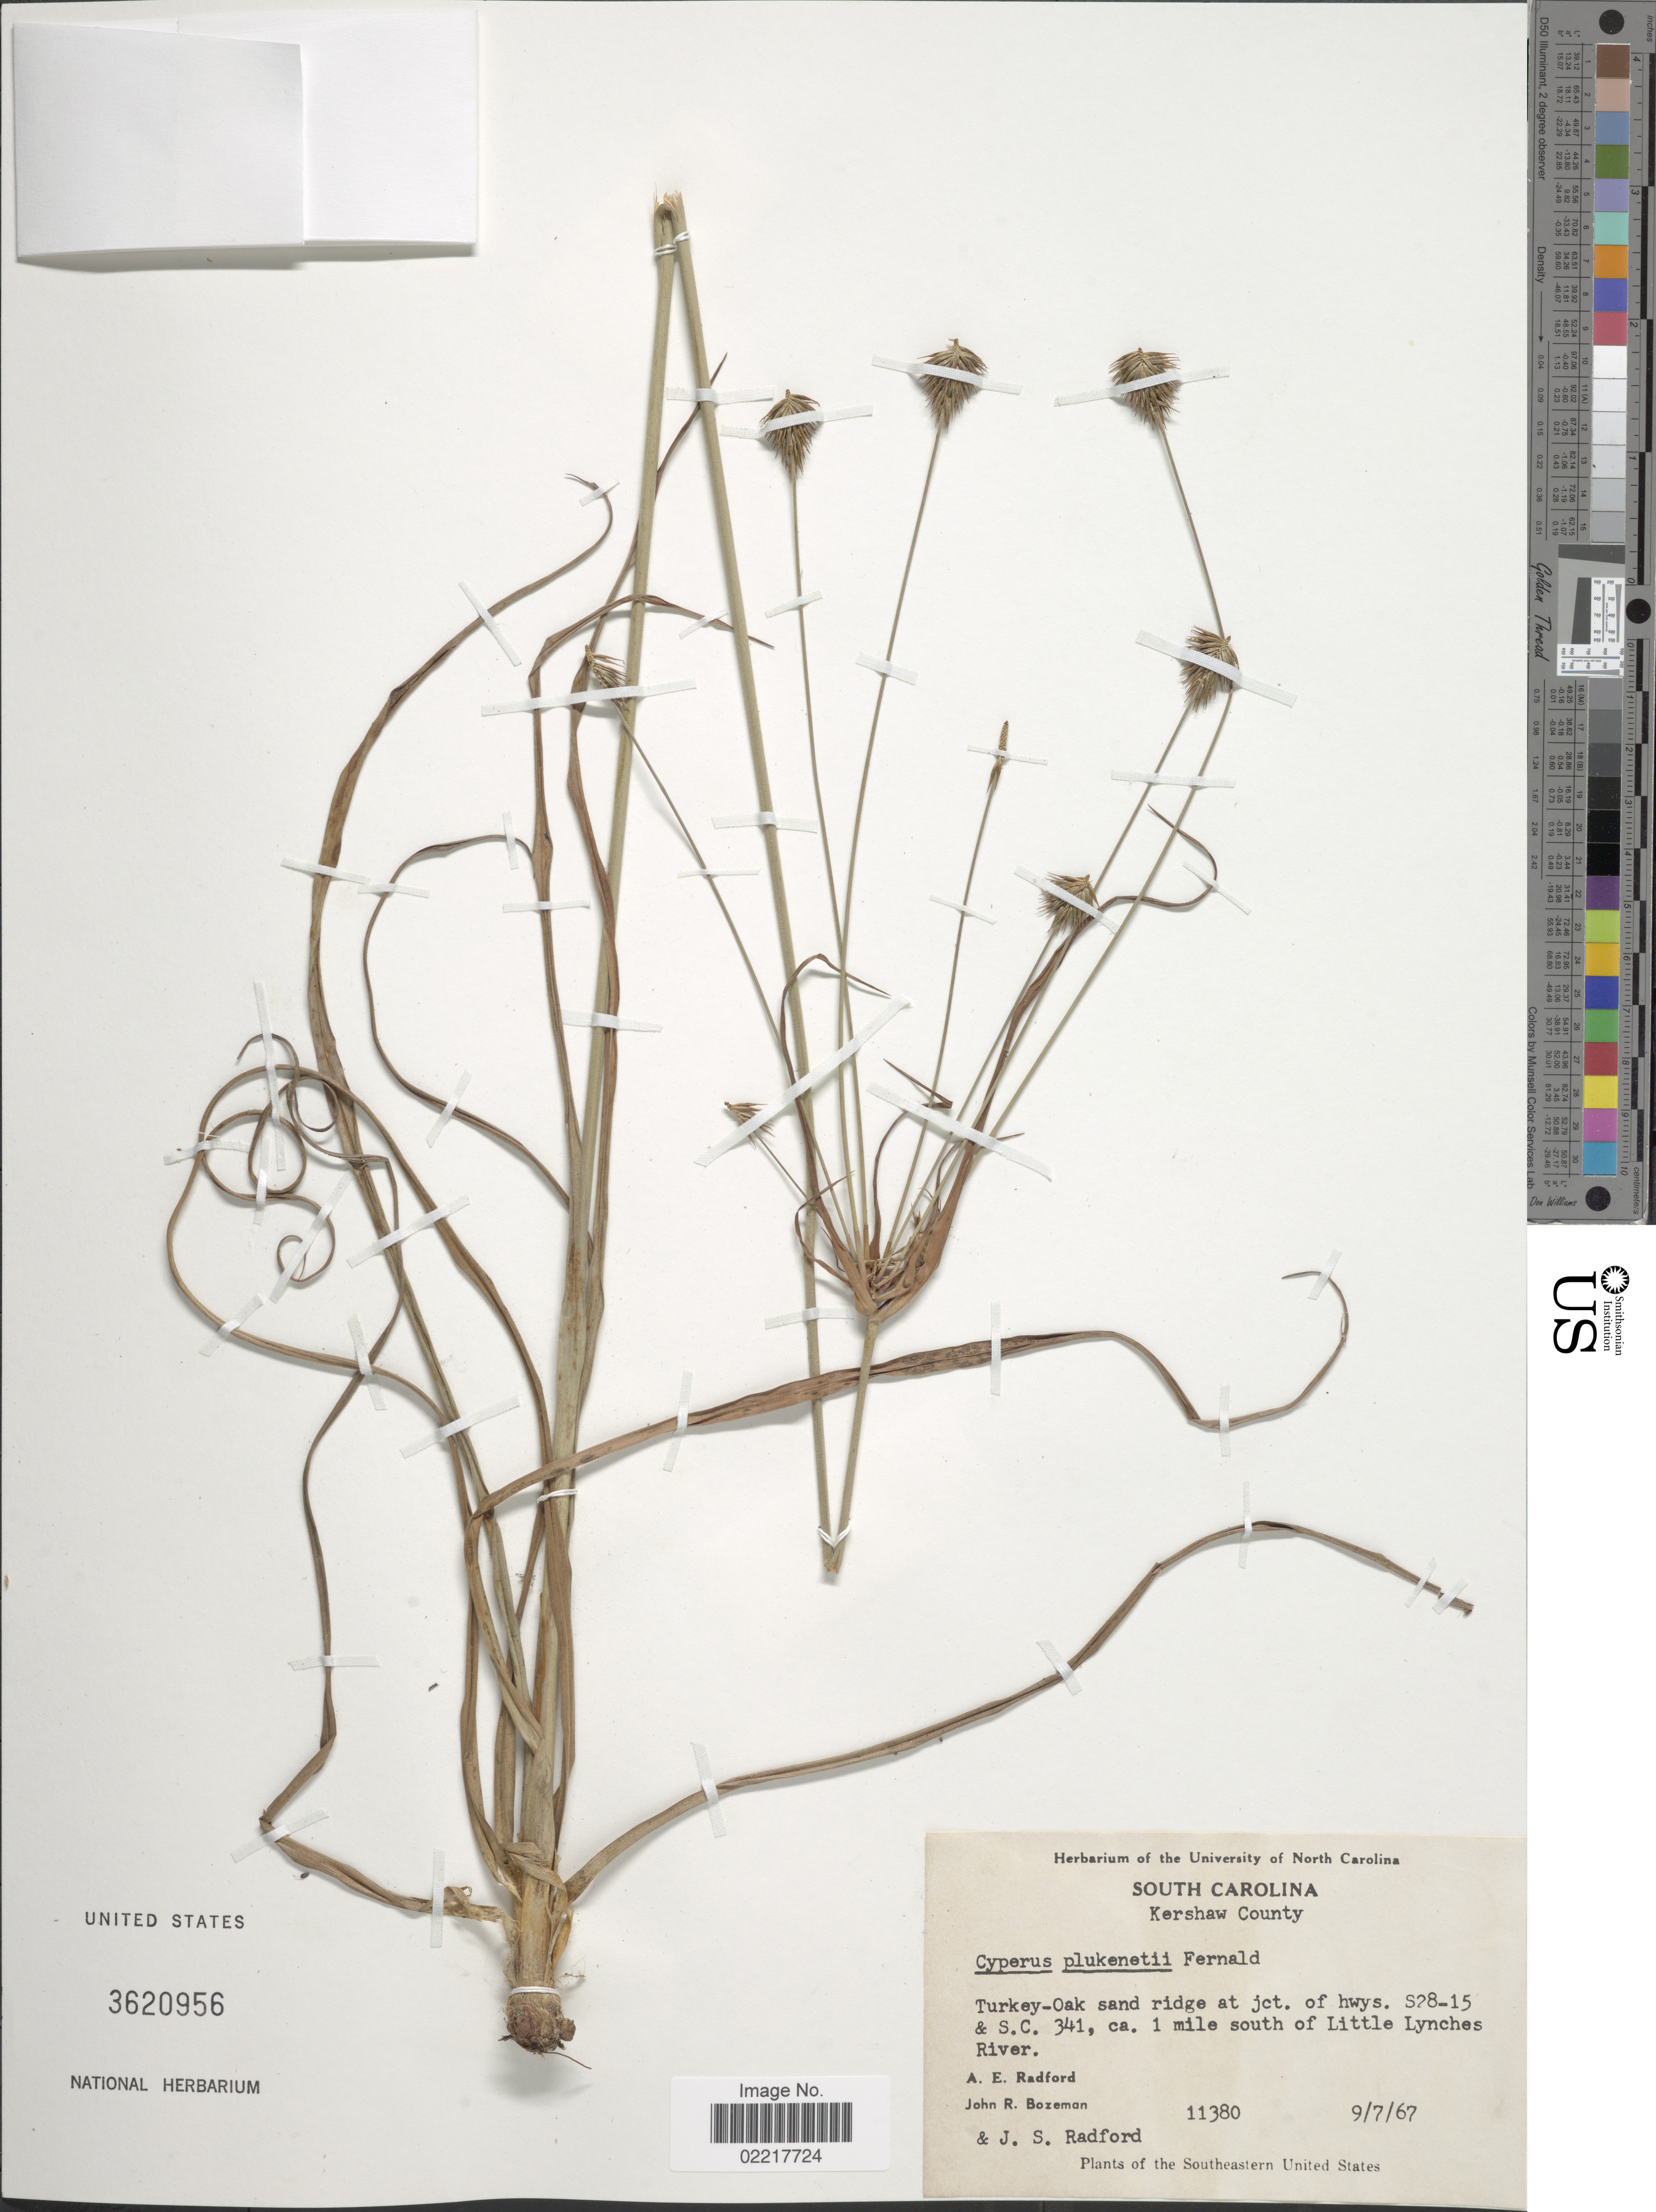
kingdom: Plantae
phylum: Tracheophyta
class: Liliopsida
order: Poales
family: Cyperaceae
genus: Cyperus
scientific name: Cyperus plukenetii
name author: Fernald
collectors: A. E. Radford, J. R. Bozeman & J. S. Radford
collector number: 11380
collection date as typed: Transcribed d/m/y: 7/9/67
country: United States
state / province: South Carolina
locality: Kershaw County. Turkey-Oak sand ridge at jct. of hwys. S28-15 & S.C. 341, ca. 1 mile south of Little Lynches River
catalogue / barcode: US 3620956